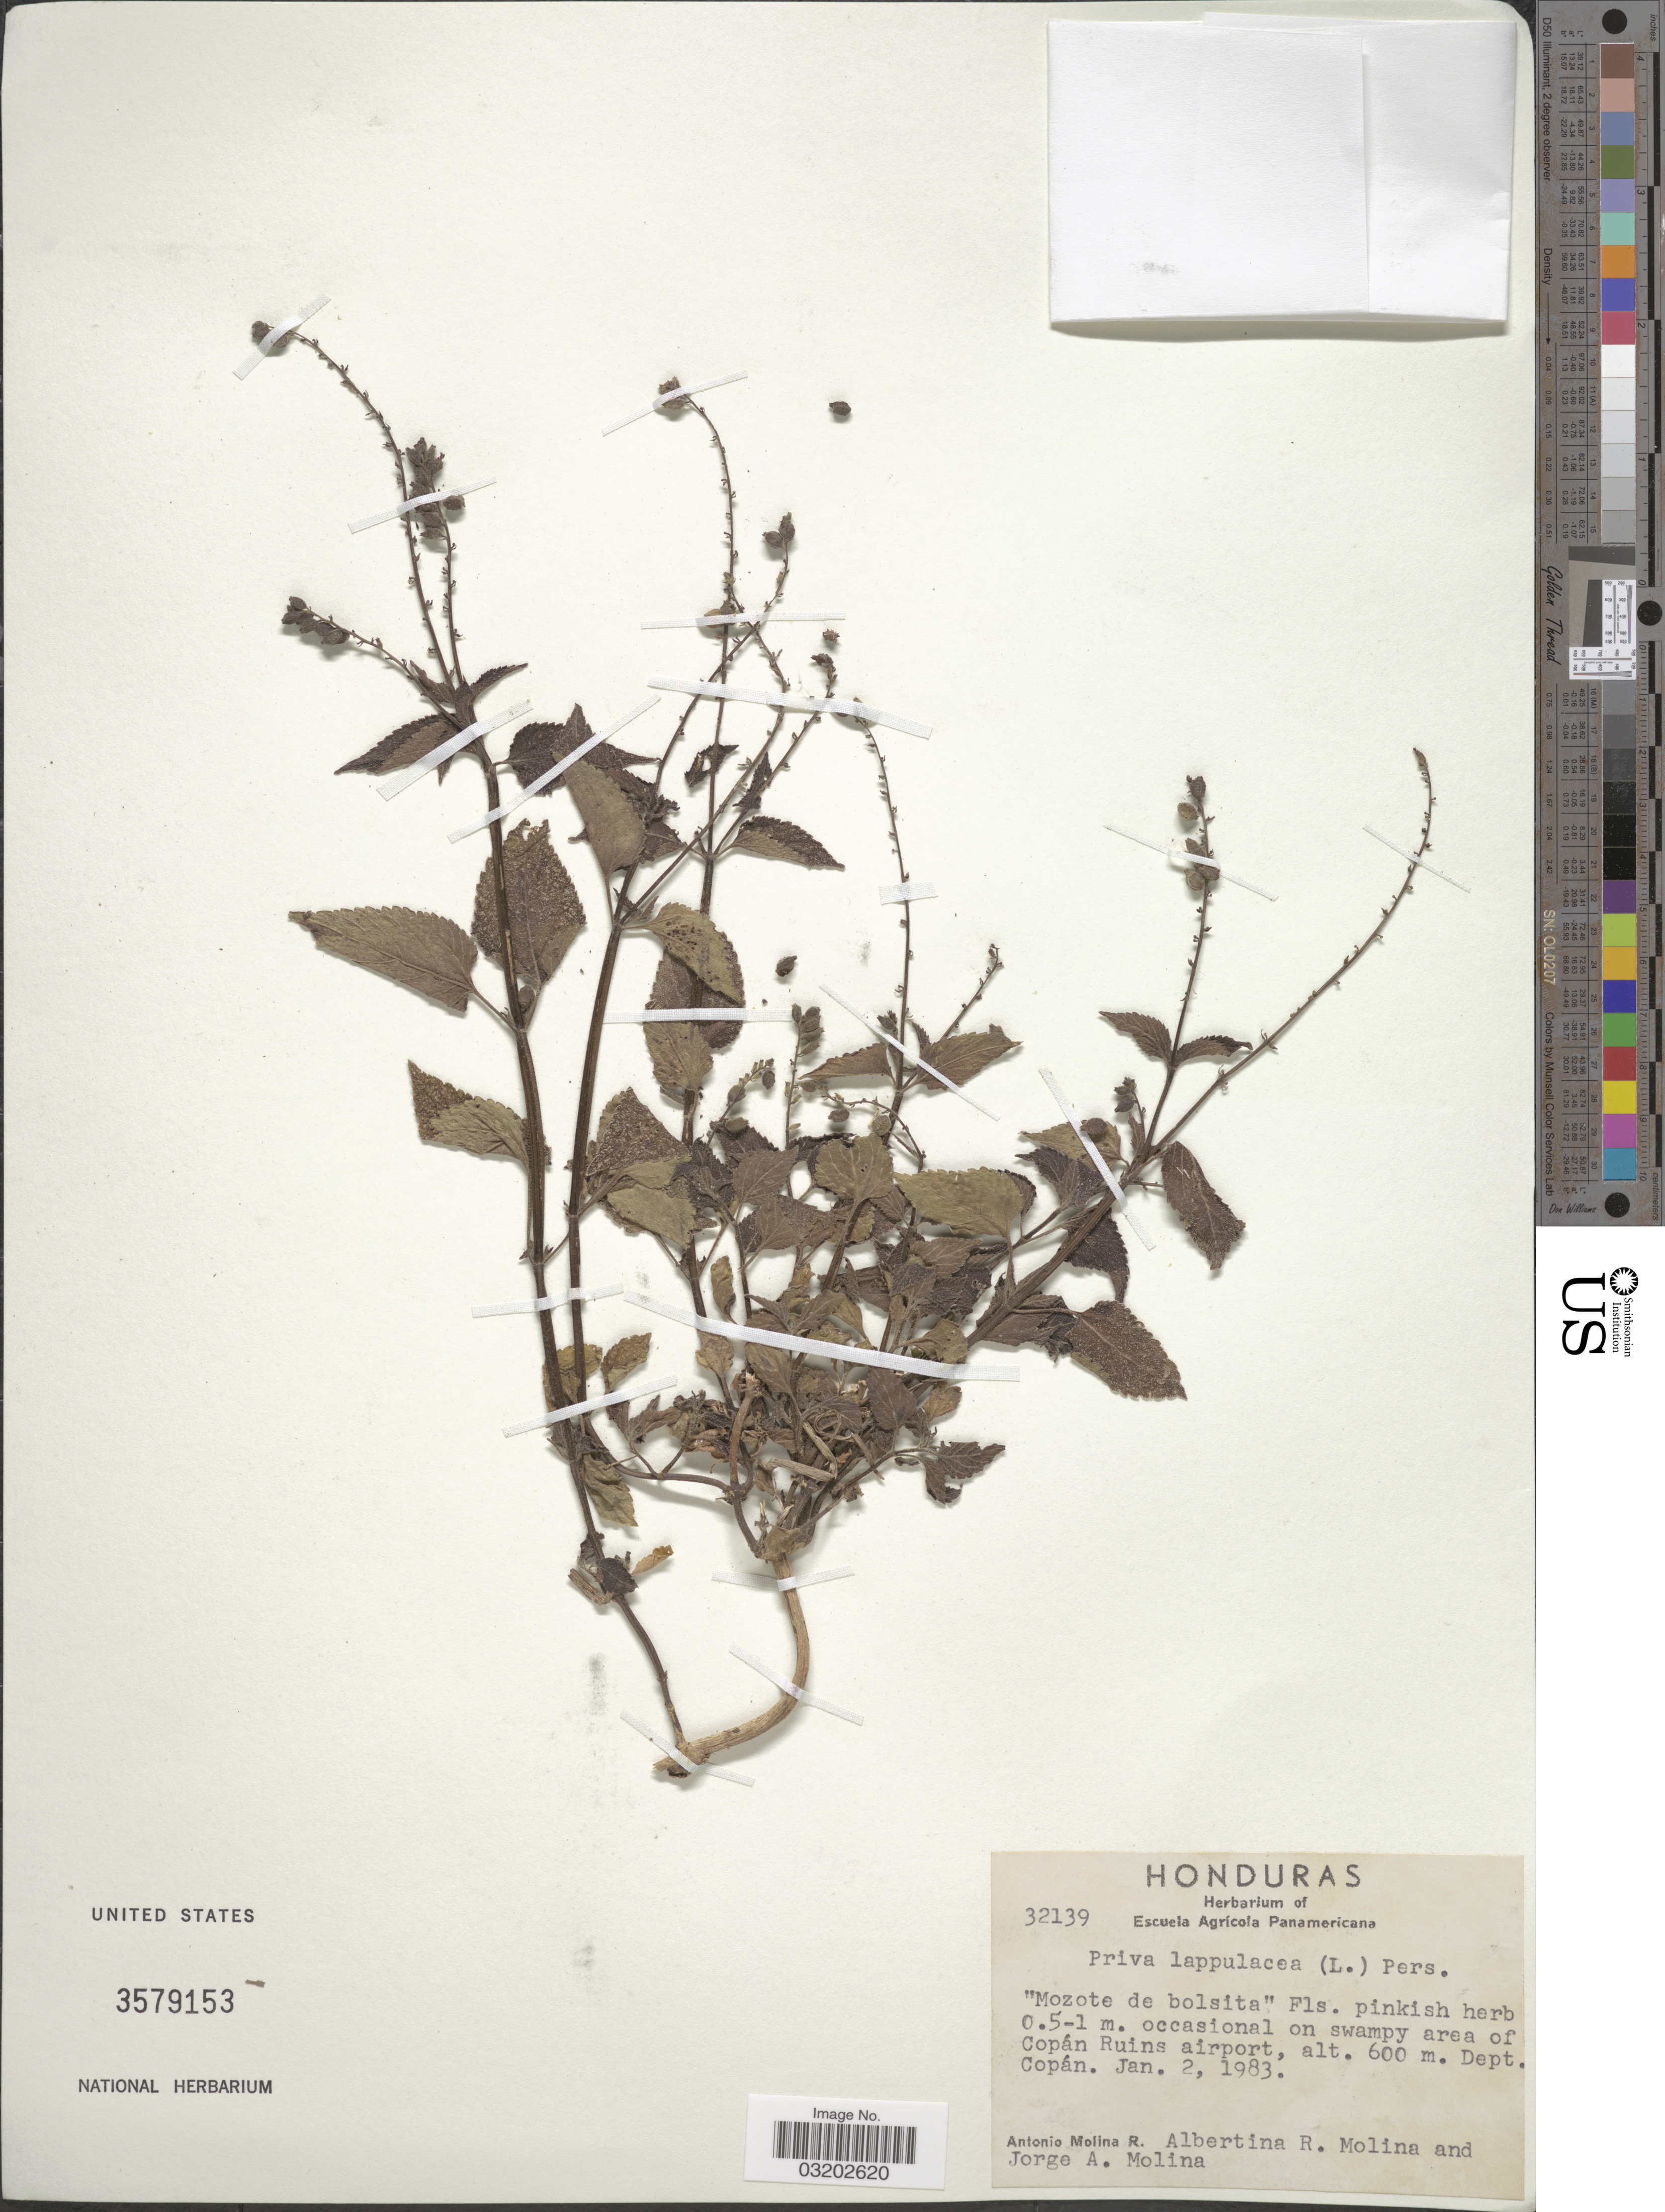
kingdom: Plantae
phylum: Tracheophyta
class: Magnoliopsida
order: Lamiales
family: Verbenaceae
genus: Priva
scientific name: Priva lappulacea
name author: (L.) Pers.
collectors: A. Molina R., A. R. Molina & J. Araque Molina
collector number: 32139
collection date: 1983-01-02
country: Honduras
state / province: Copán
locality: Occasional on swampy area of Copán Ruins airport. Dept. Copán.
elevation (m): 600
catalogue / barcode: US 3579153